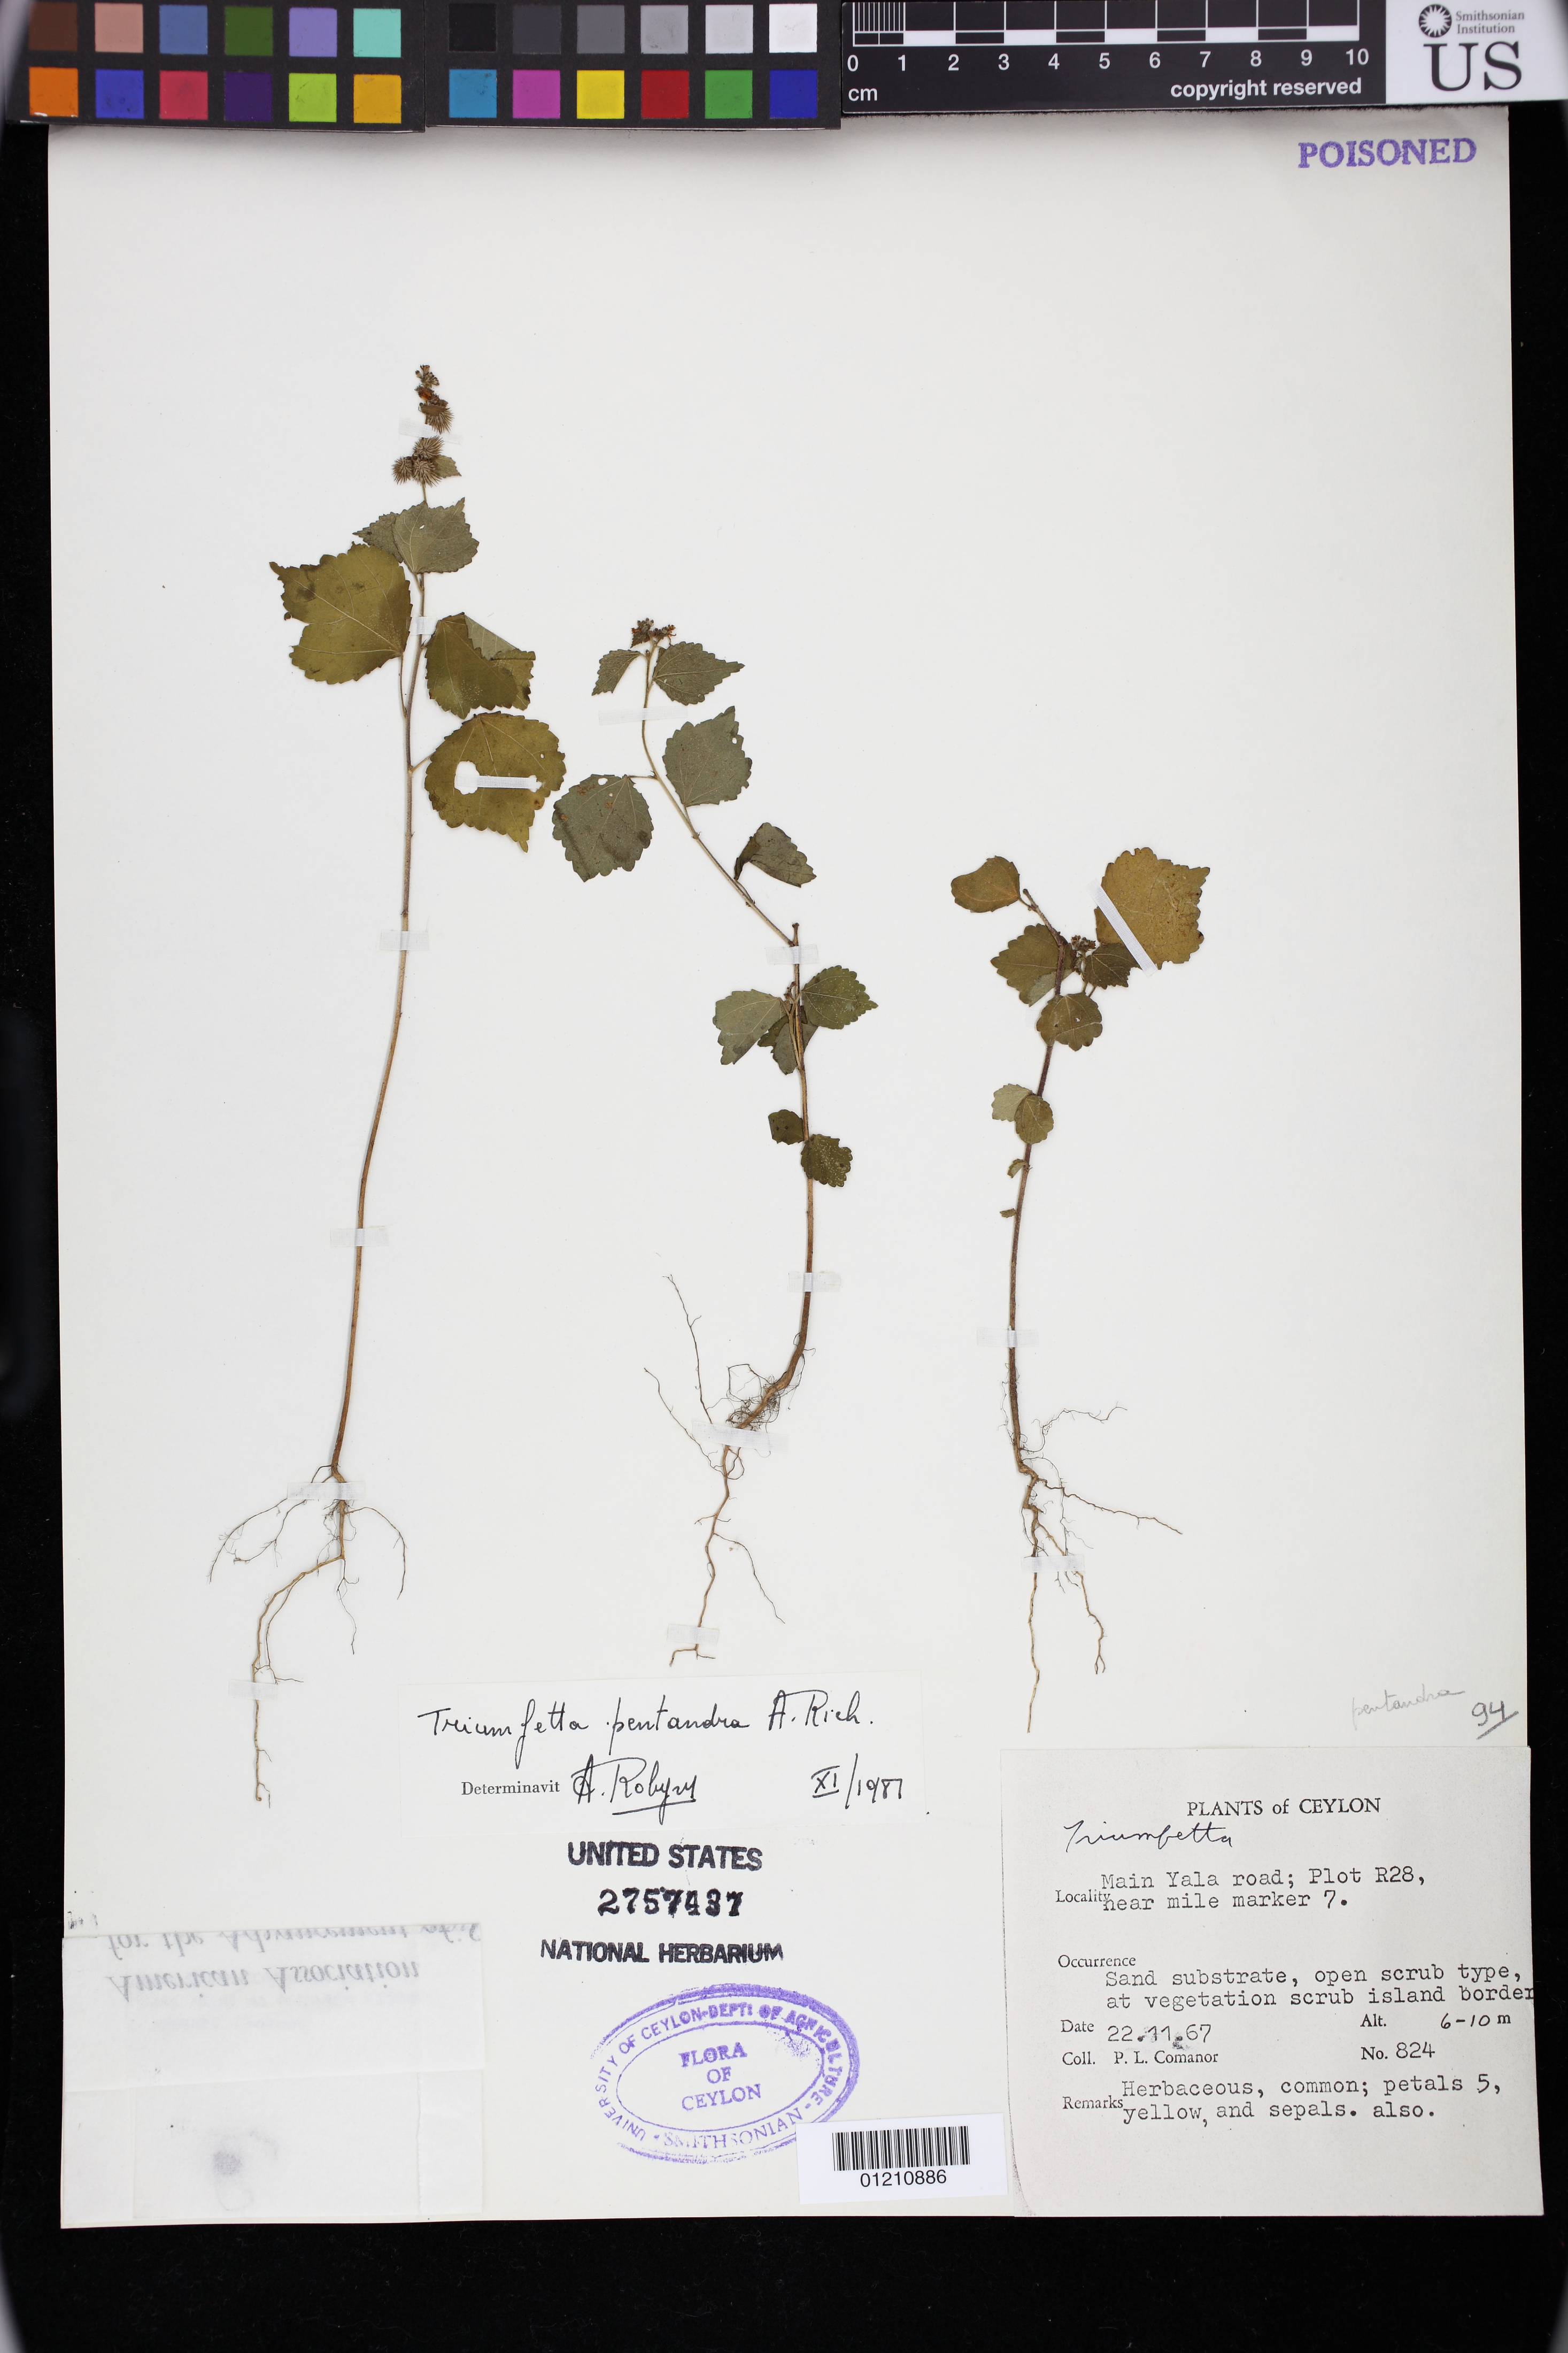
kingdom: Plantae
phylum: Tracheophyta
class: Magnoliopsida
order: Malvales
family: Malvaceae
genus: Triumfetta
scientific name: Triumfetta pentandra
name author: A. Rich.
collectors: P. Comanor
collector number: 824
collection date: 1967-11-22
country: Sri Lanka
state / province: Southern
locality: Main Yala road; Plot R28, near mile marker 7.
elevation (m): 6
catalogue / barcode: US 2757437